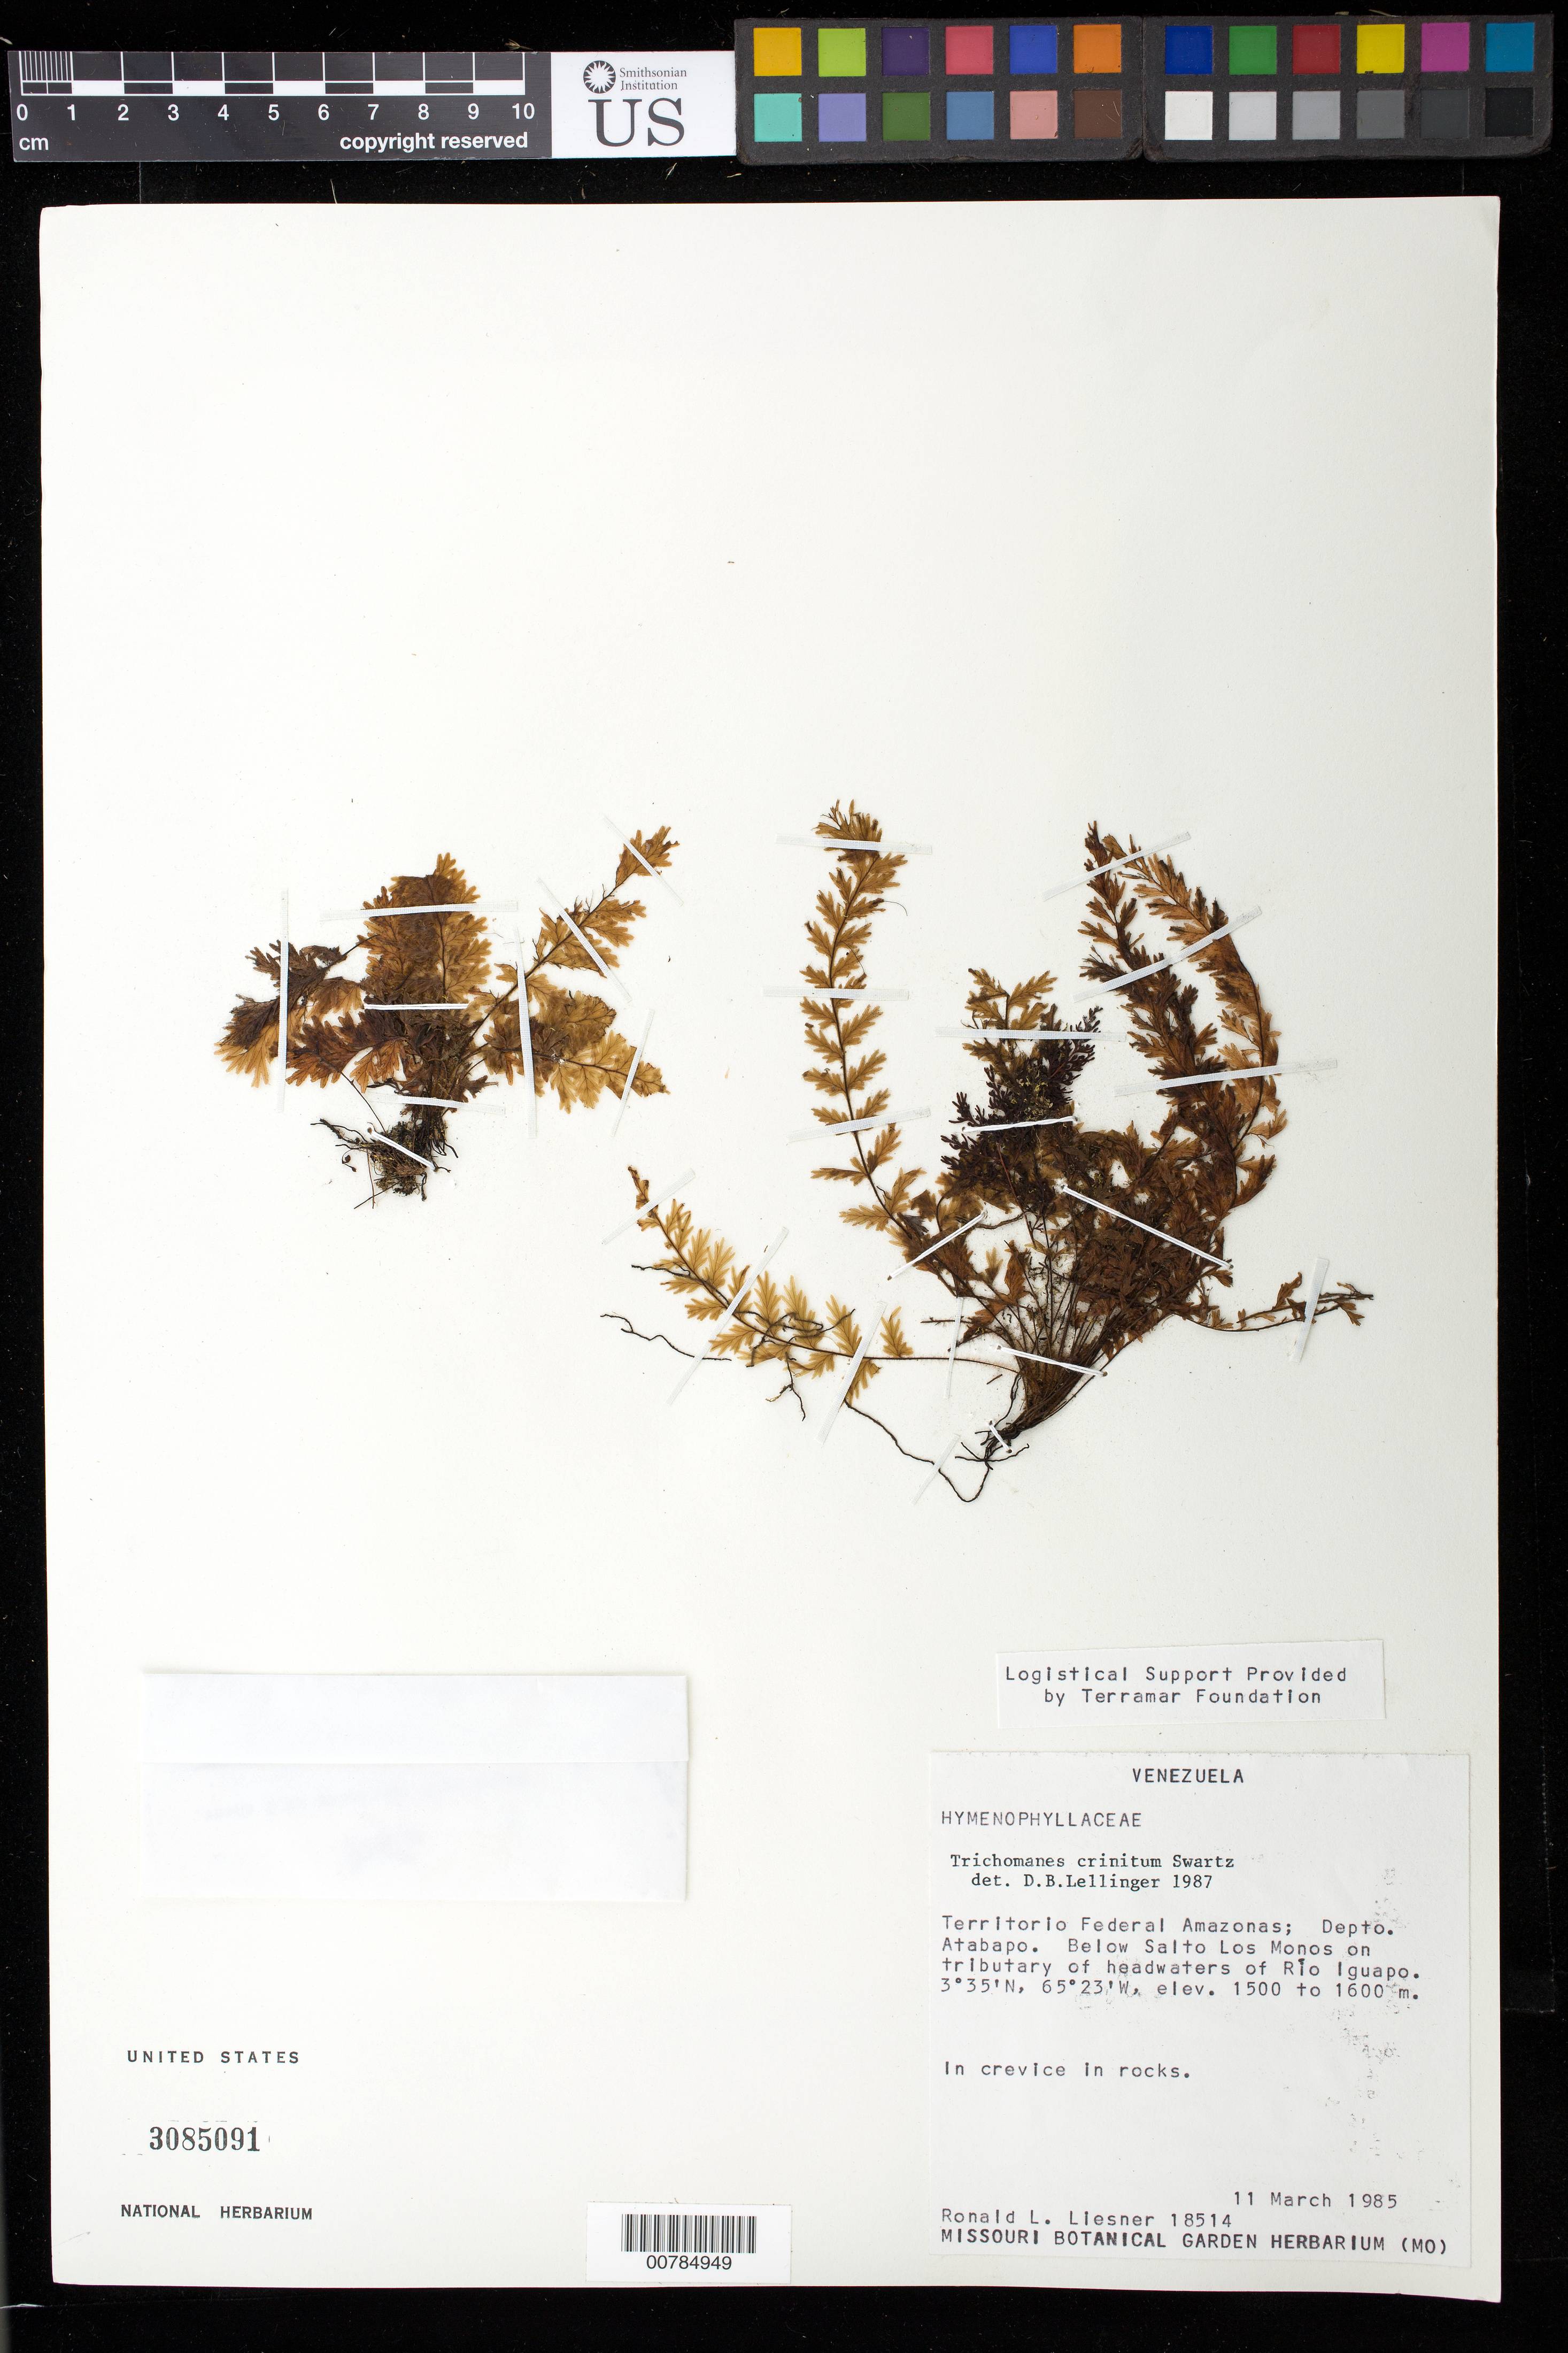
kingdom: Plantae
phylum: Tracheophyta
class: Polypodiopsida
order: Hymenophyllales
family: Hymenophyllaceae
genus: Trichomanes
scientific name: Trichomanes crinitum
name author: Sw.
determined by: Lellinger, David B., (BOT), Smithsonian Institution - National Museum of Natural History (UNITED STATES)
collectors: R. L. Liesner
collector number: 18514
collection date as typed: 11-Mar-85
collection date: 1985-03-11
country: Venezuela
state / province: Amazonas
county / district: Atabapo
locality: Río Iguapo, below Salto Los Monos on tributary of headwaters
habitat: Crevice in rocks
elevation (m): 1500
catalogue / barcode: US 3085091